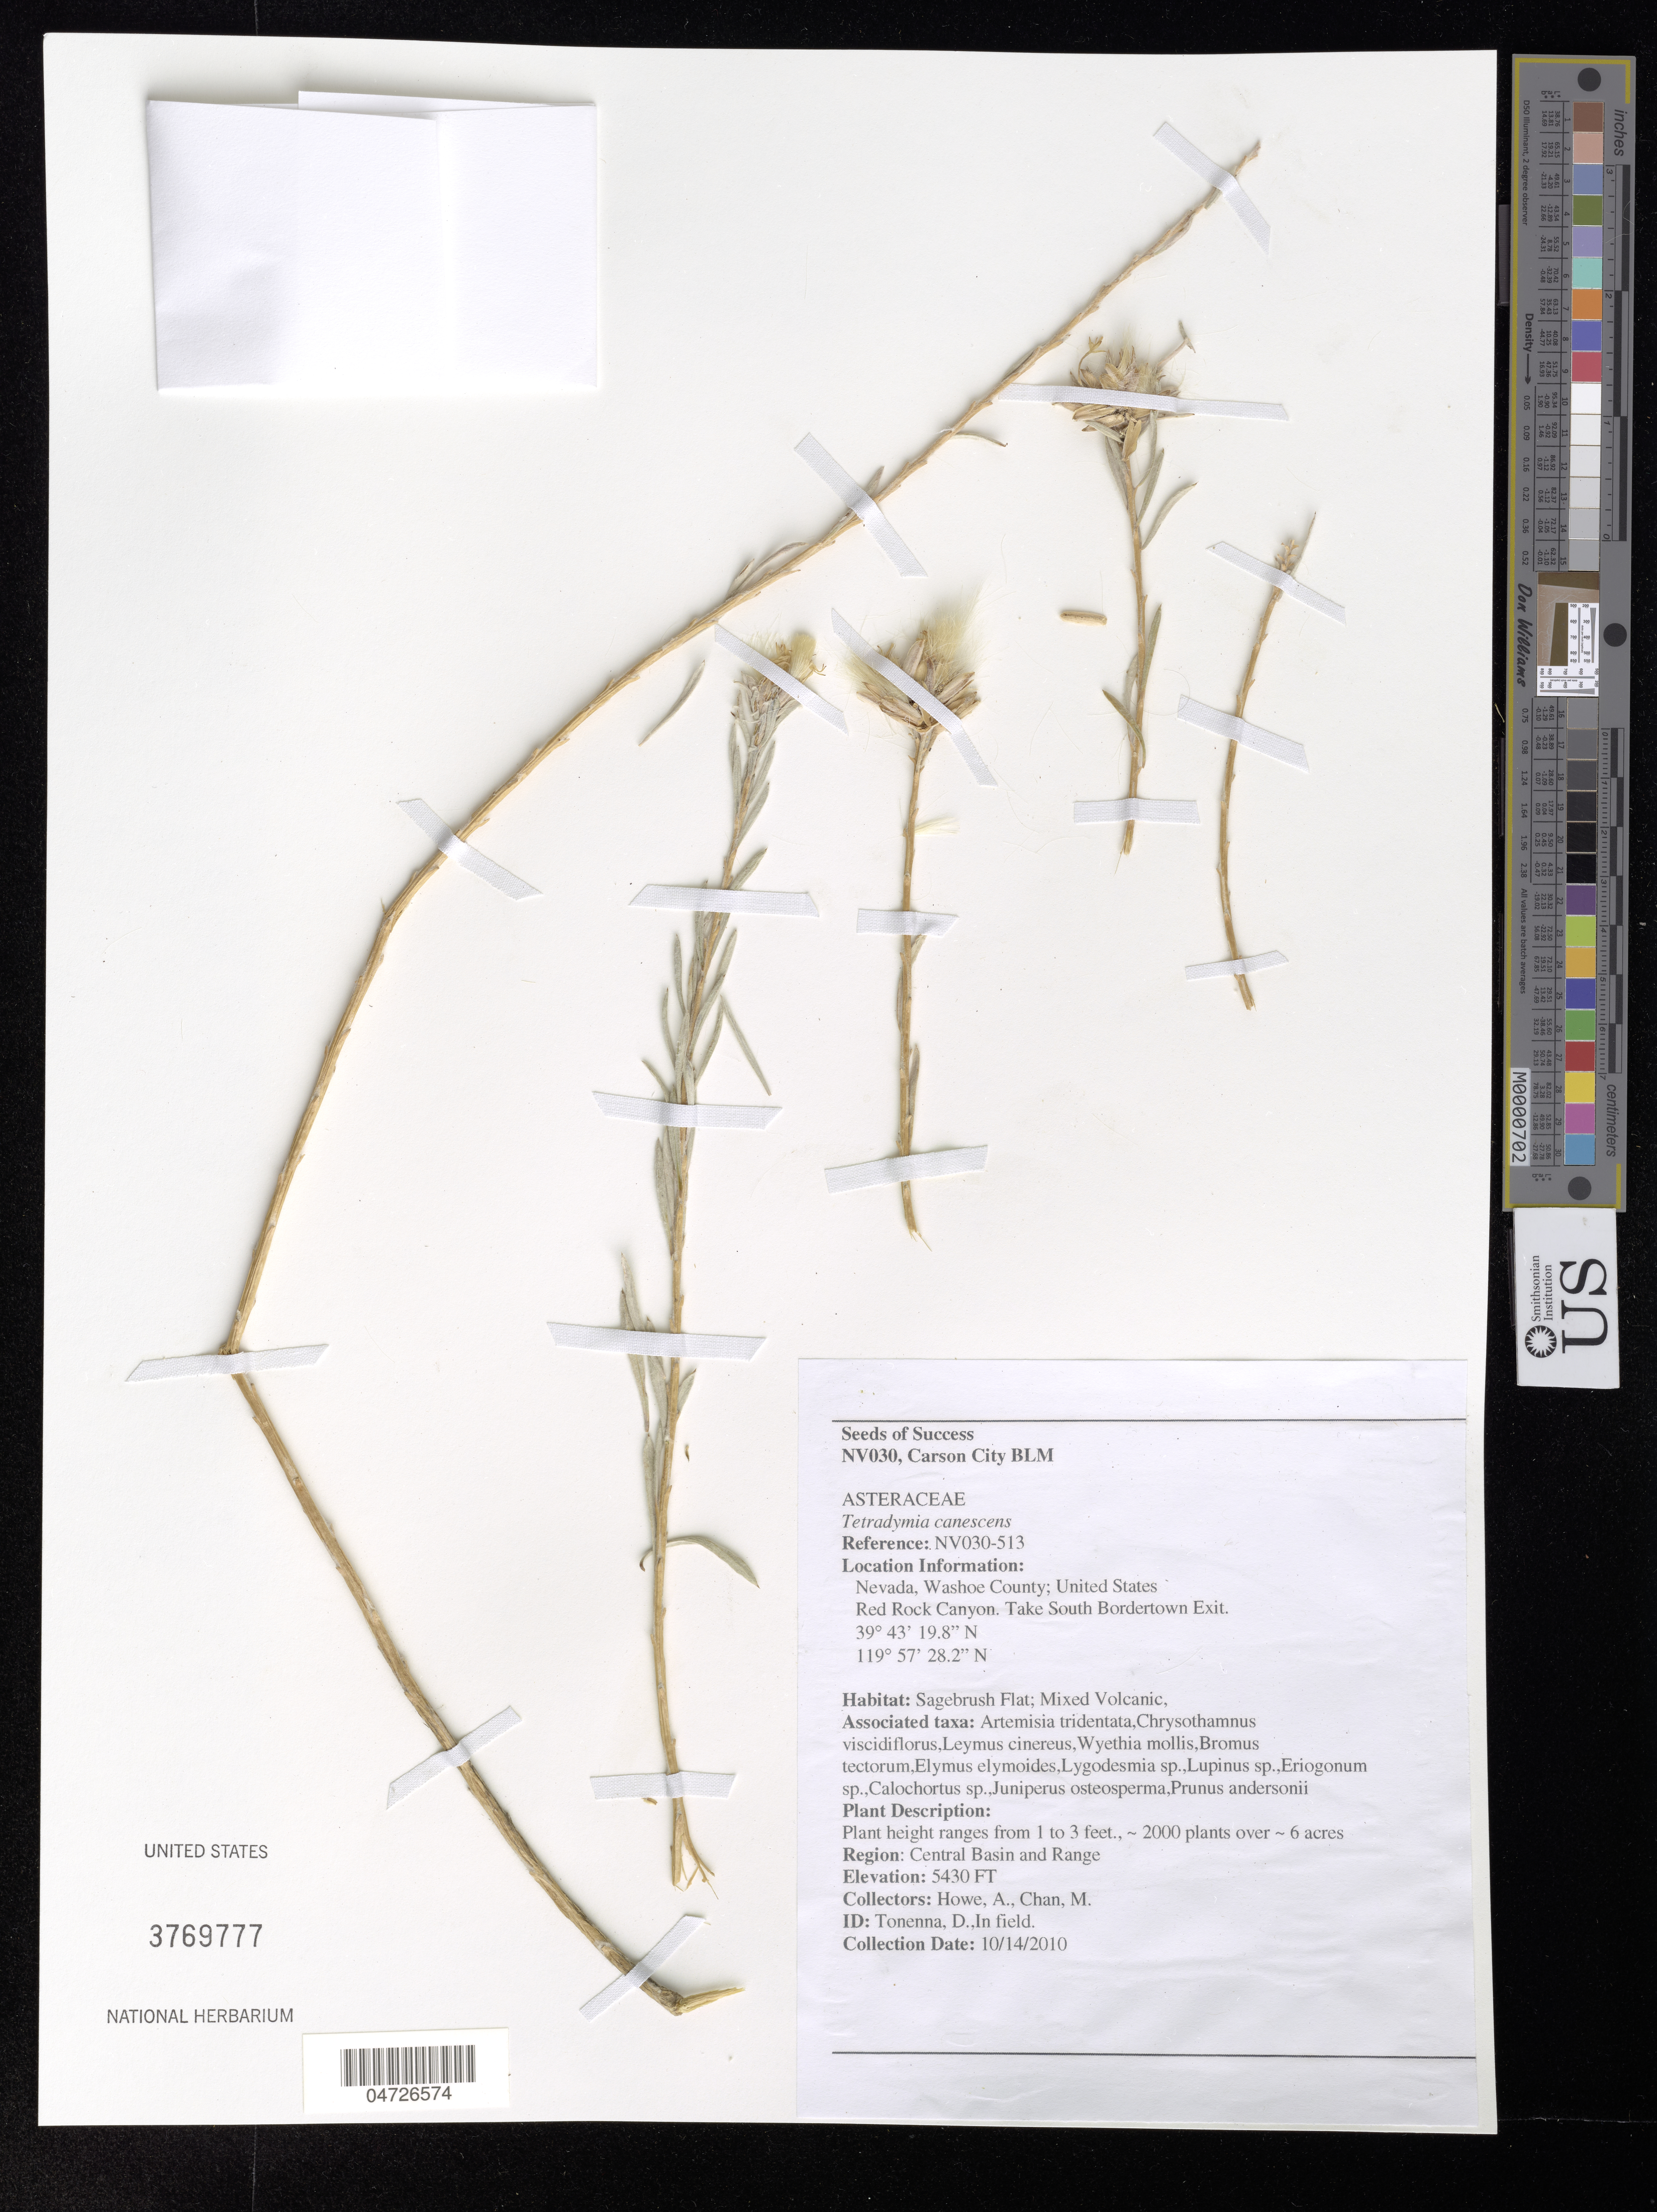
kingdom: Plantae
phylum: Tracheophyta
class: Magnoliopsida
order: Asterales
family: Asteraceae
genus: Tetradymia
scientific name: Tetradymia canescens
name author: DC.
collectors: A. Howe & M. Chan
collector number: NV030-513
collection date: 2010-10-14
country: United States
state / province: Nevada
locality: Washoe County. Red Rock Canyon. Take South Bordertown Exit.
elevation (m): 1655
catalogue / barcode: US 3769777